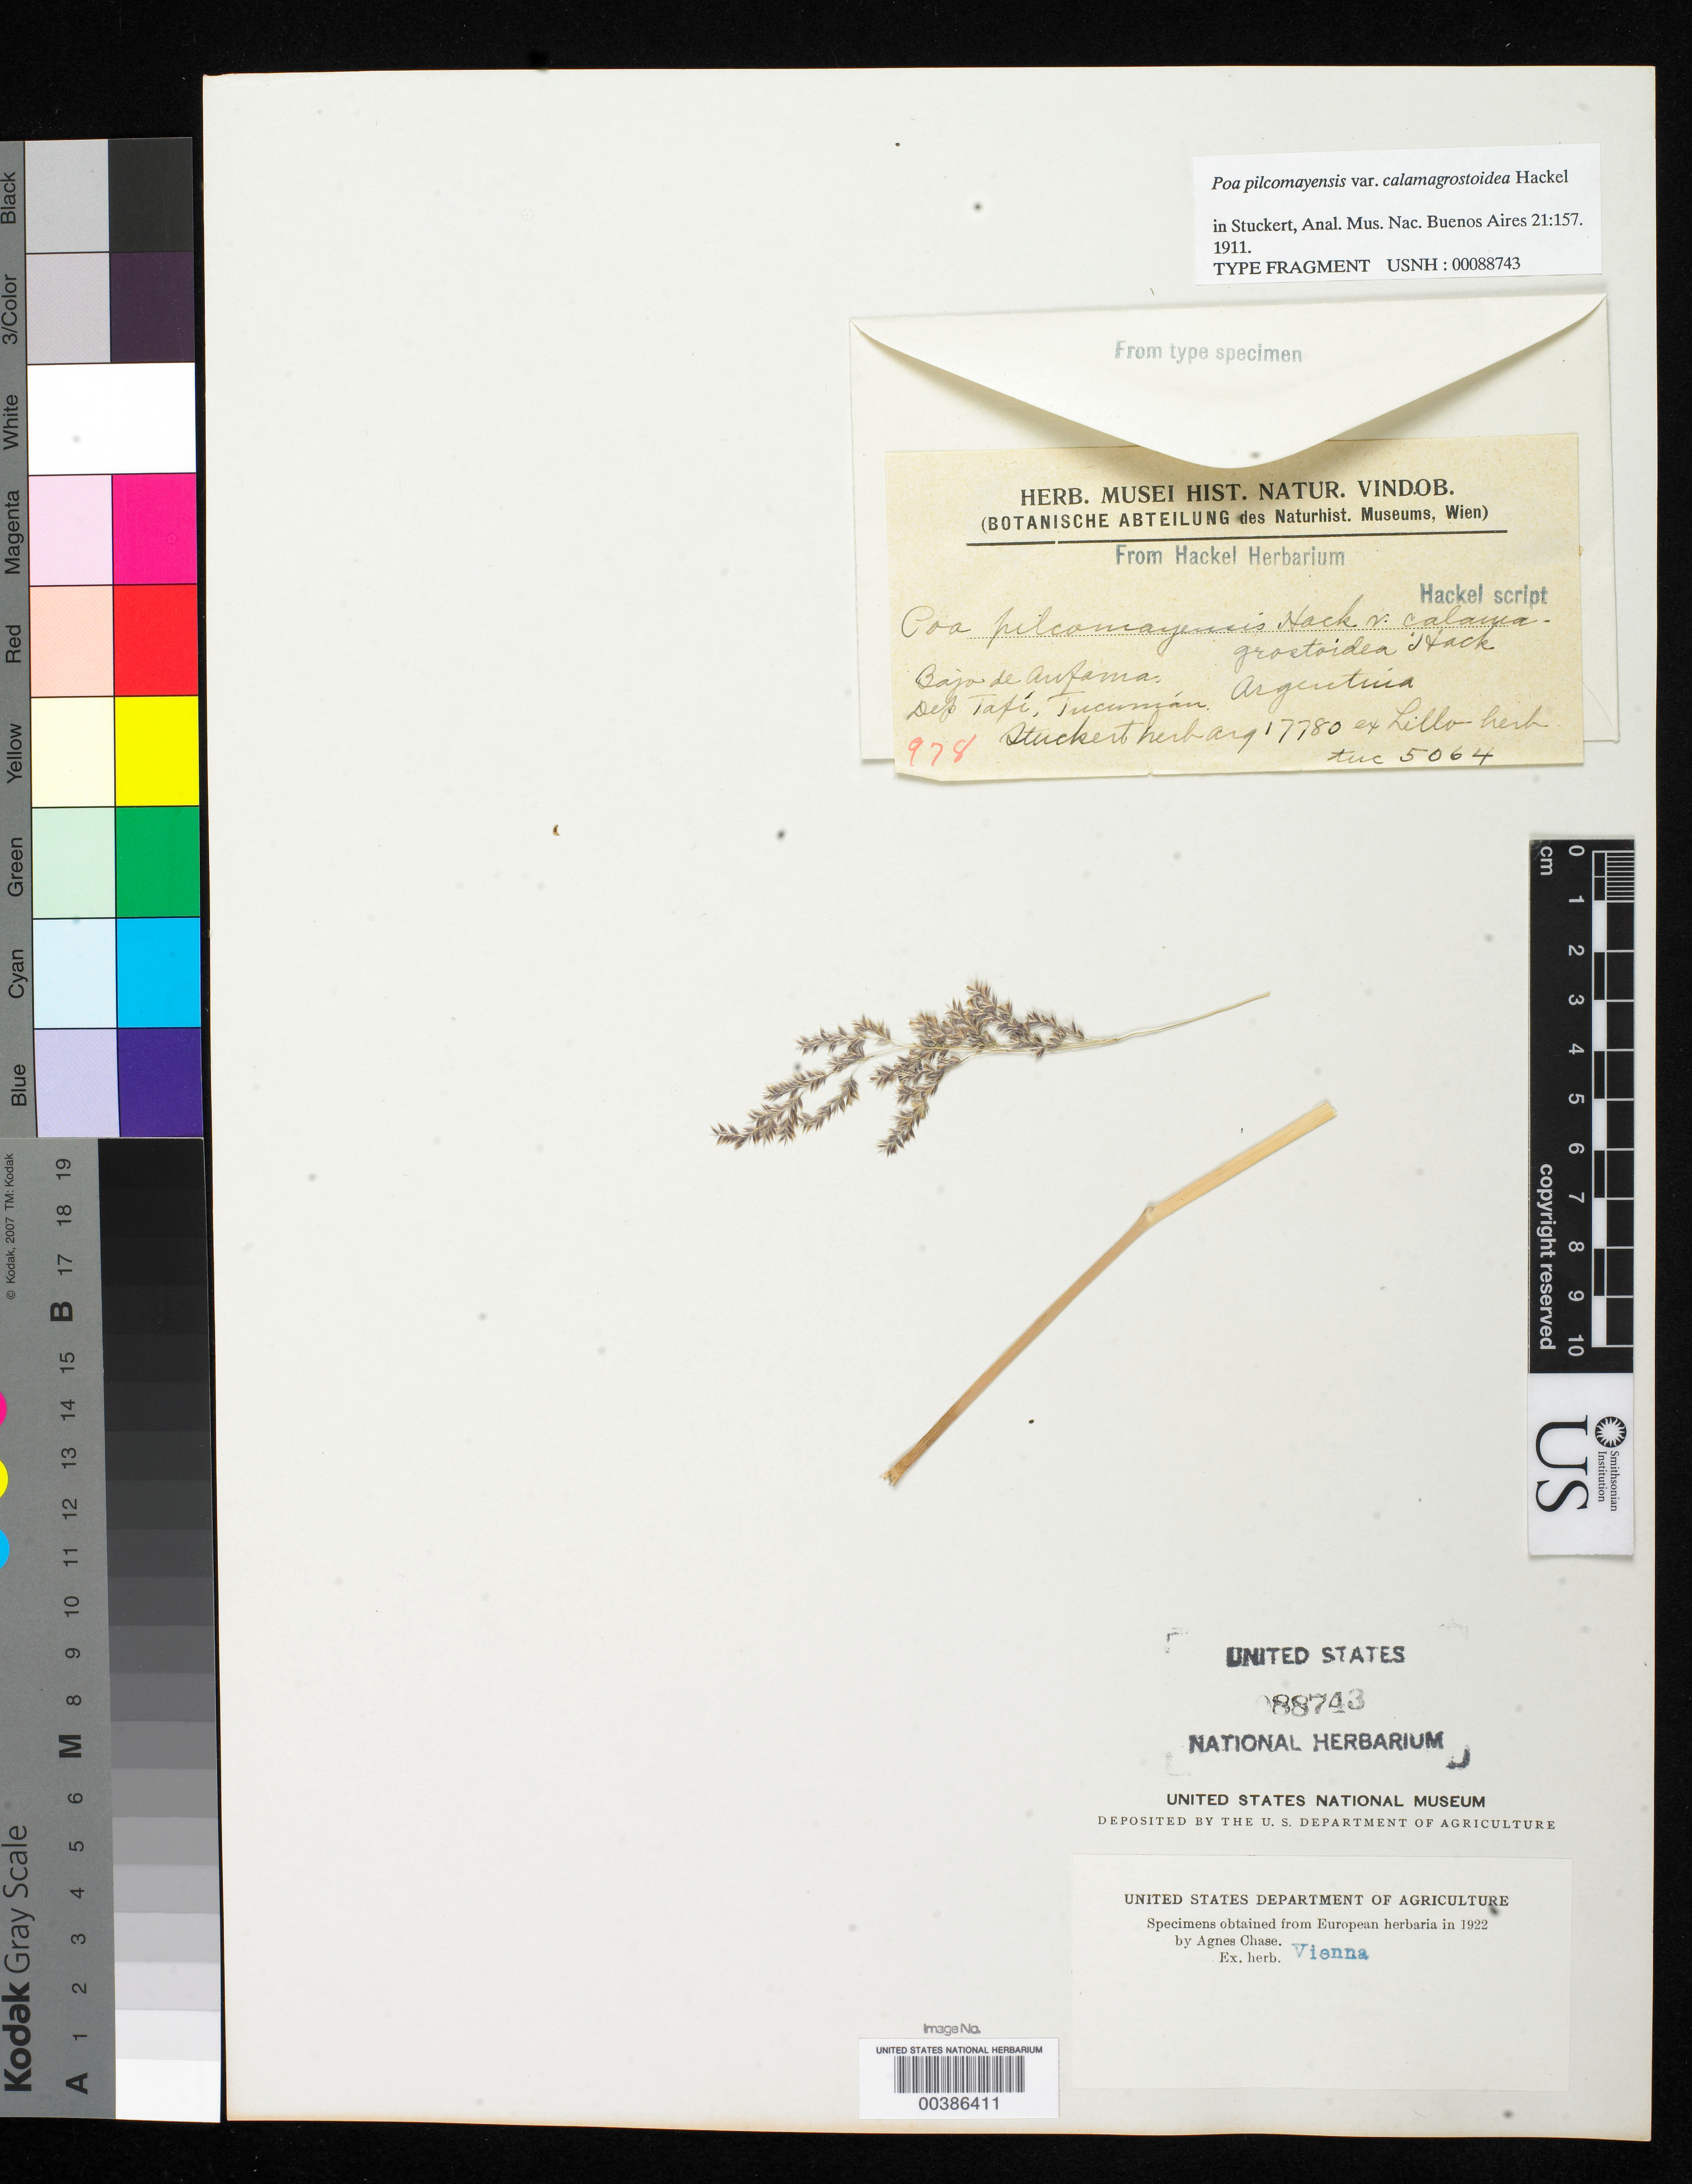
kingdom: Plantae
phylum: Tracheophyta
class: Liliopsida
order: Poales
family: Poaceae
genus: Poa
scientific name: Poa pilcomayensis var. calamagrostoidea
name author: Hack. in Stuck.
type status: Type Fragment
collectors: T. Stuckert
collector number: Herb. Arg. 17780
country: Argentina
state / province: Tucumán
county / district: Tafí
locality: Bajo de Anfama.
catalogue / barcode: US 88743